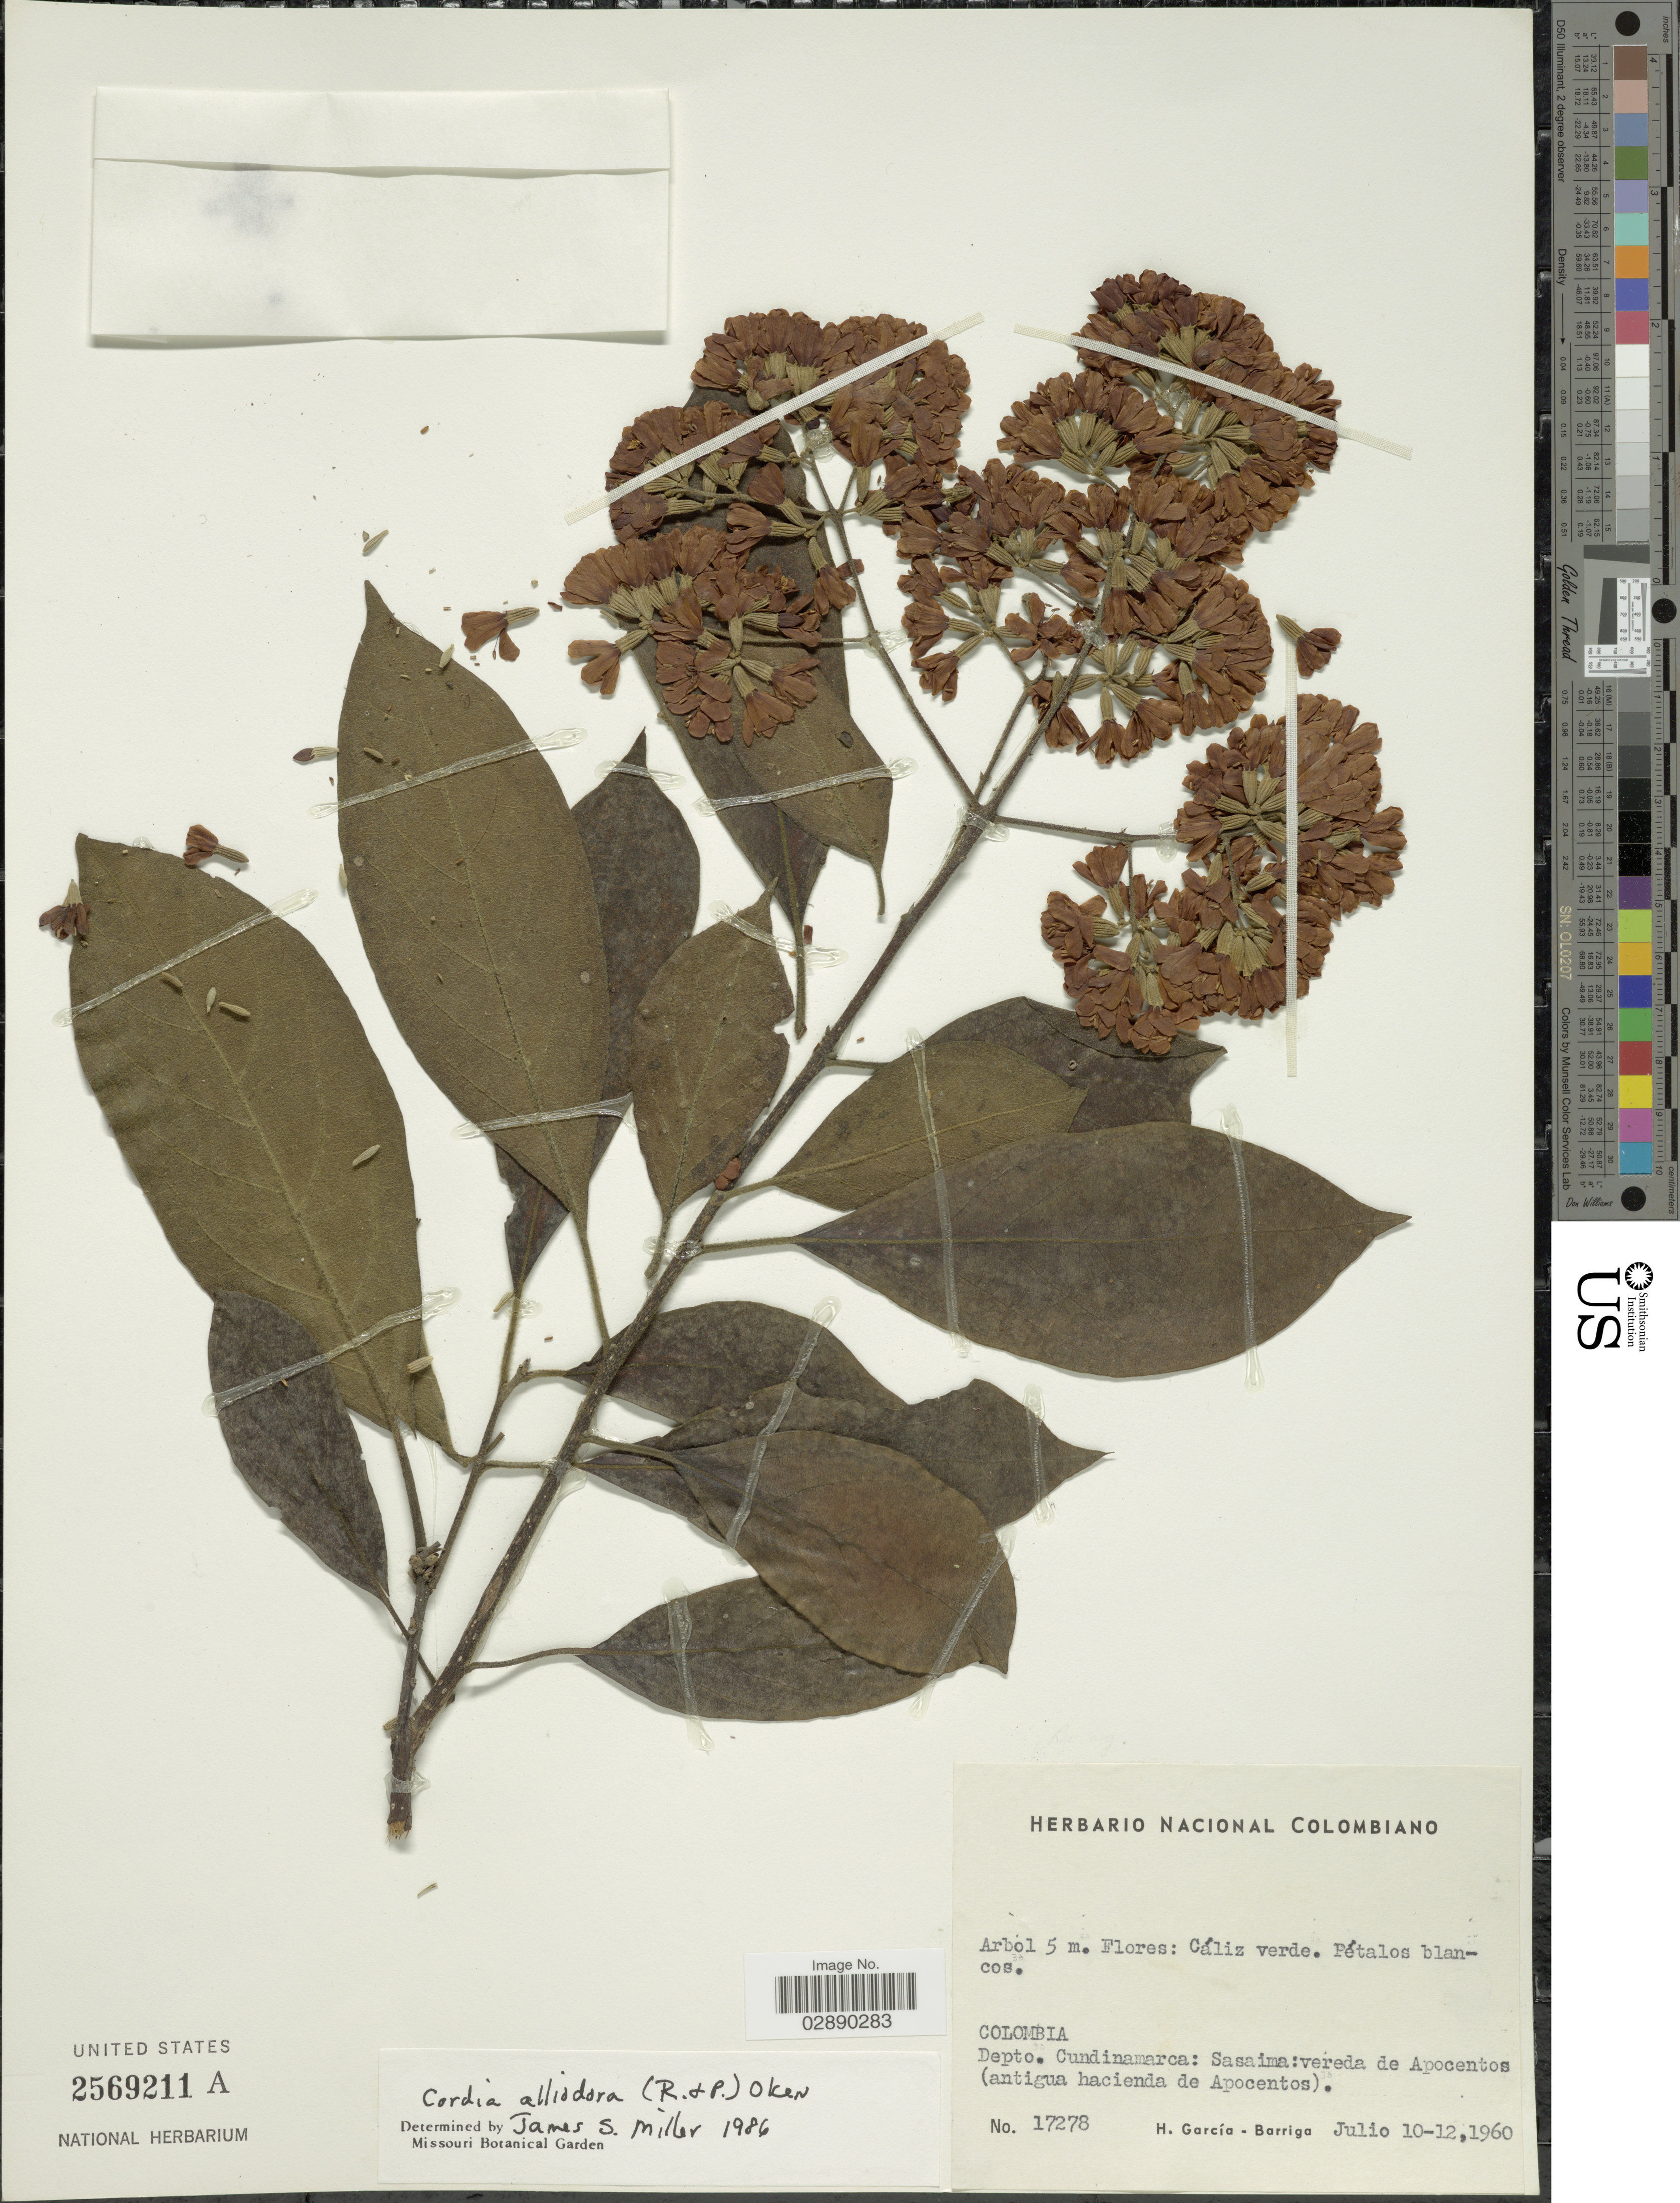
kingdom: Plantae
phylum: Tracheophyta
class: Magnoliopsida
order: Boraginales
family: Cordiaceae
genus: Cordia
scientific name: Cordia alliodora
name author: (Ruiz & Pav.) Oken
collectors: H. García Barriga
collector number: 17278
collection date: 1960-07-10/1960-07-12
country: Colombia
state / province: Cundinamarca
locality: Depto. Cundinamarca: Sasaima: vereda de Apocentos (antigua hacienda de Apocentos).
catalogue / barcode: US 2569211A